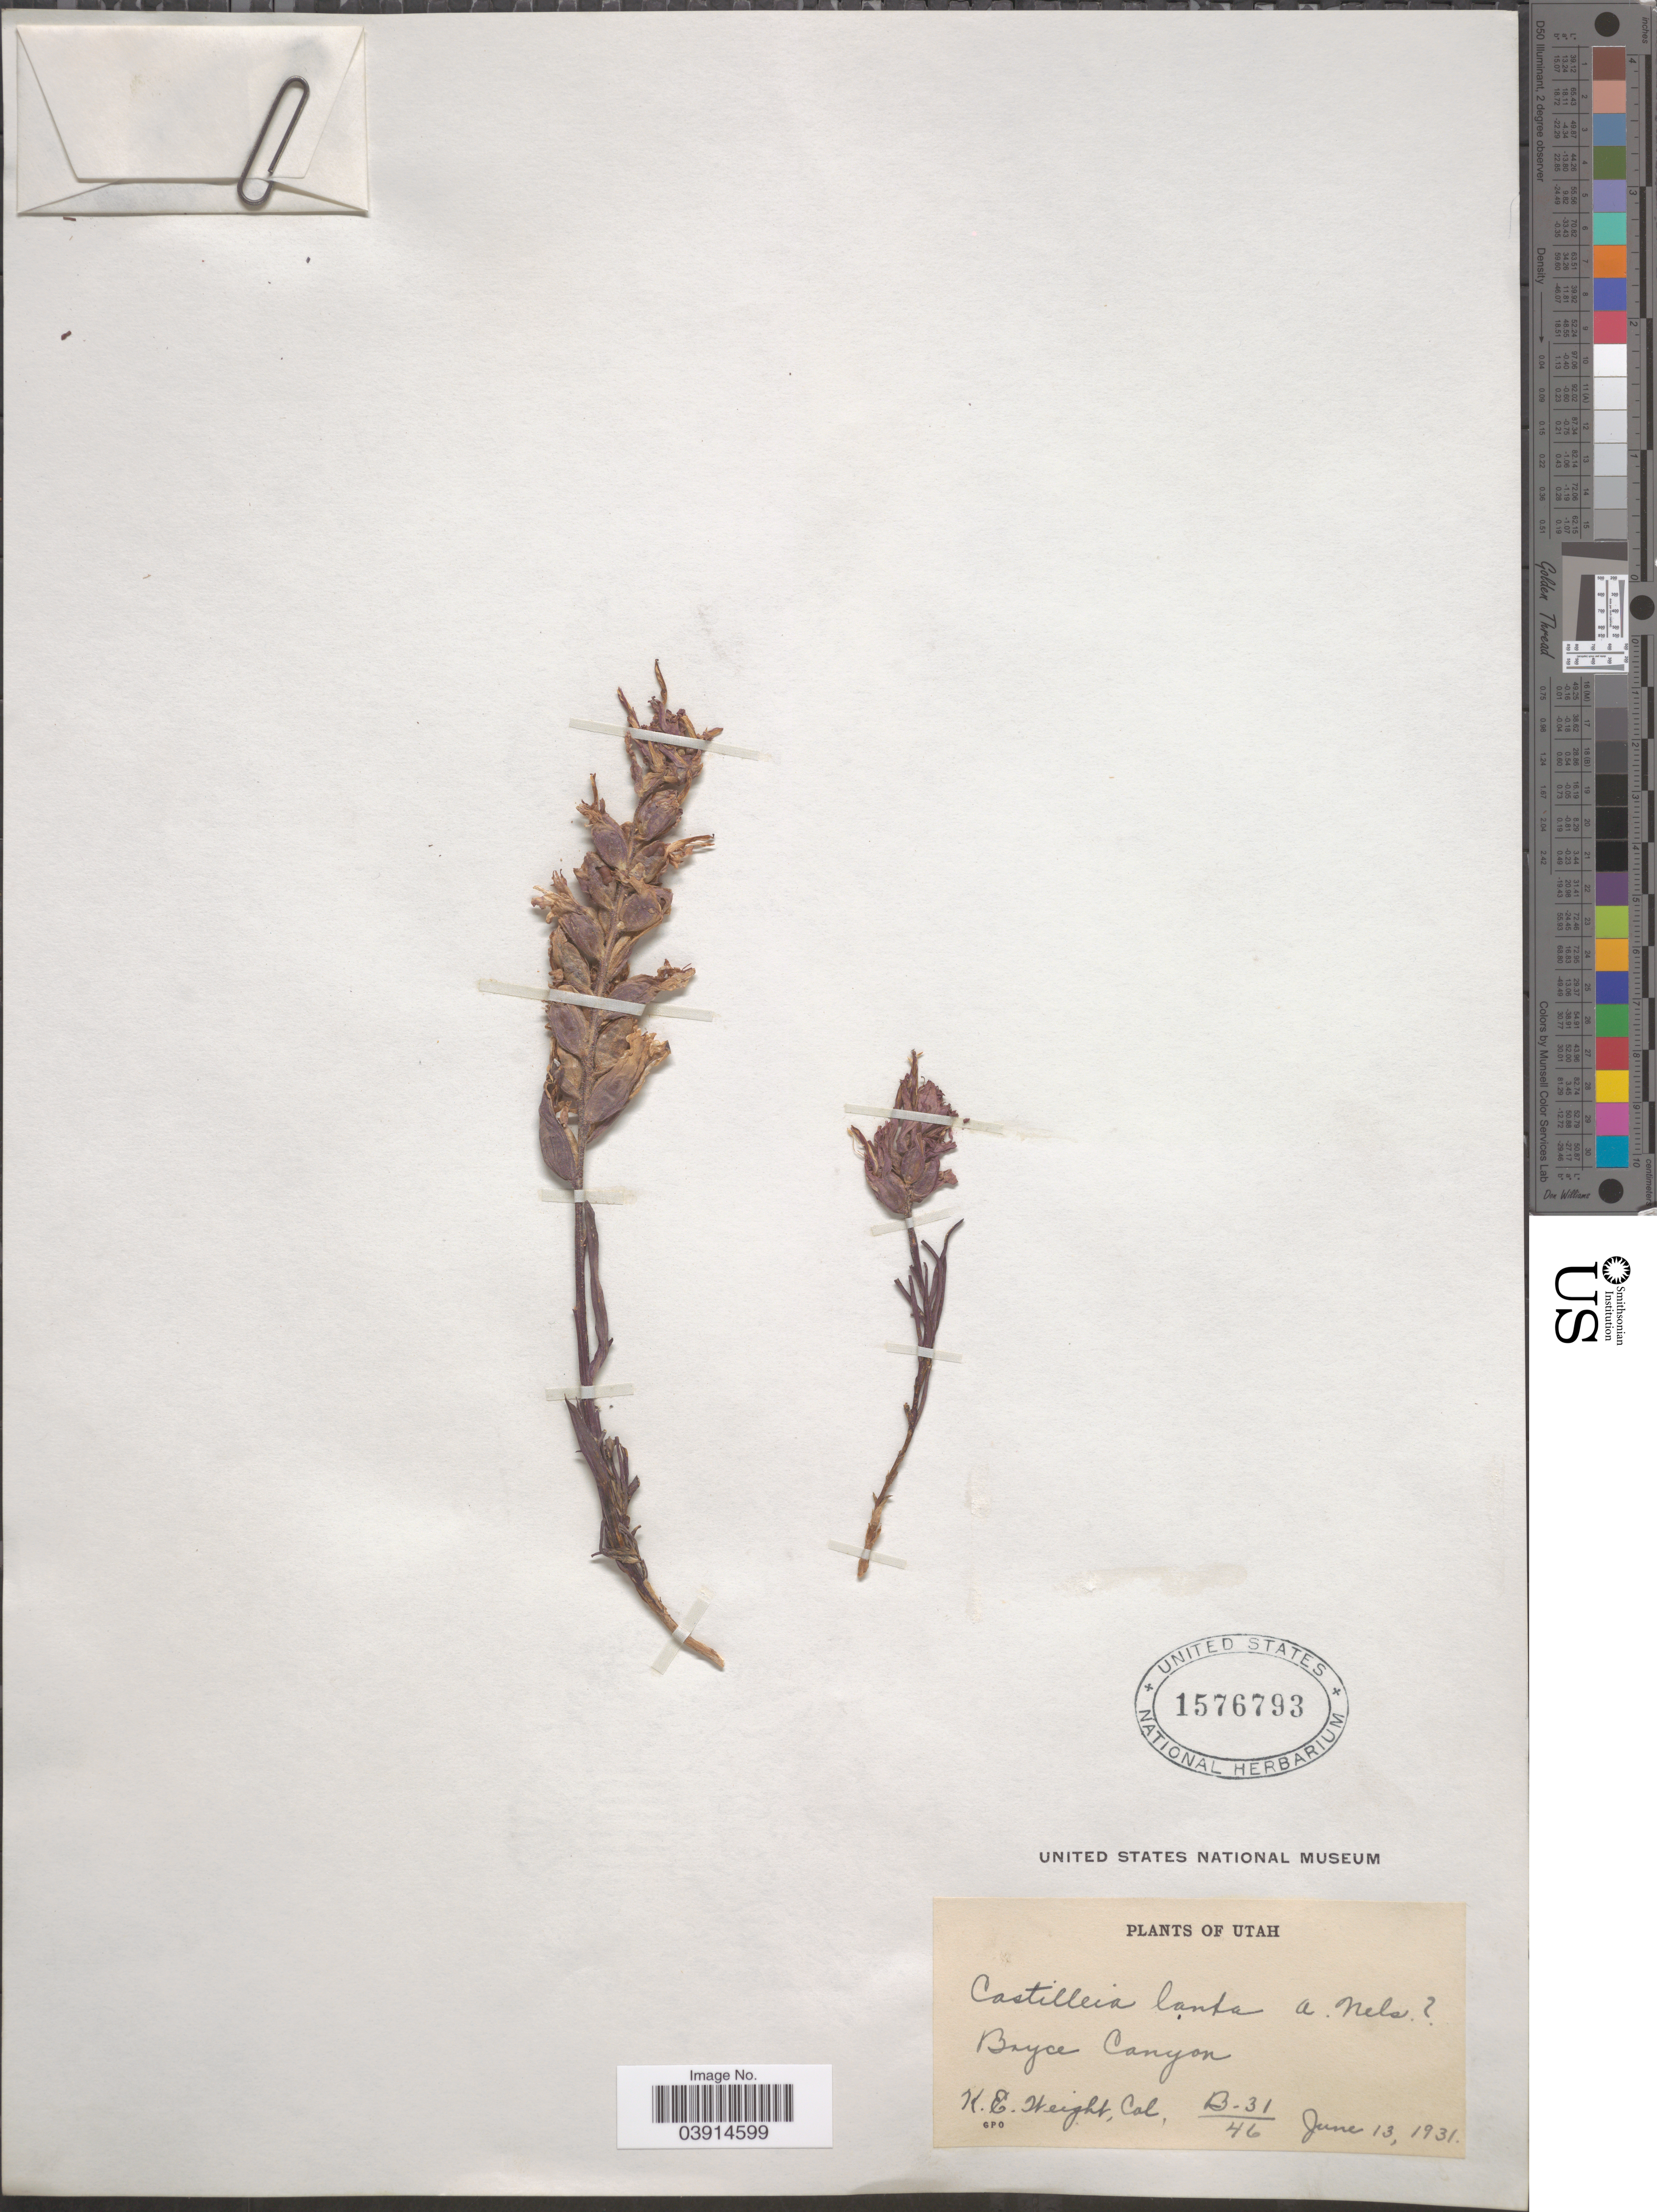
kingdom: Plantae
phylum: Tracheophyta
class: Magnoliopsida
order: Lamiales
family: Orobanchaceae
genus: Castilleja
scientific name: Castilleja sp.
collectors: K. Weight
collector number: B-31/46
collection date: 1931-06-13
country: United States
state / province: Utah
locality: Bryce Canyon.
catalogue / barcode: US 1576793